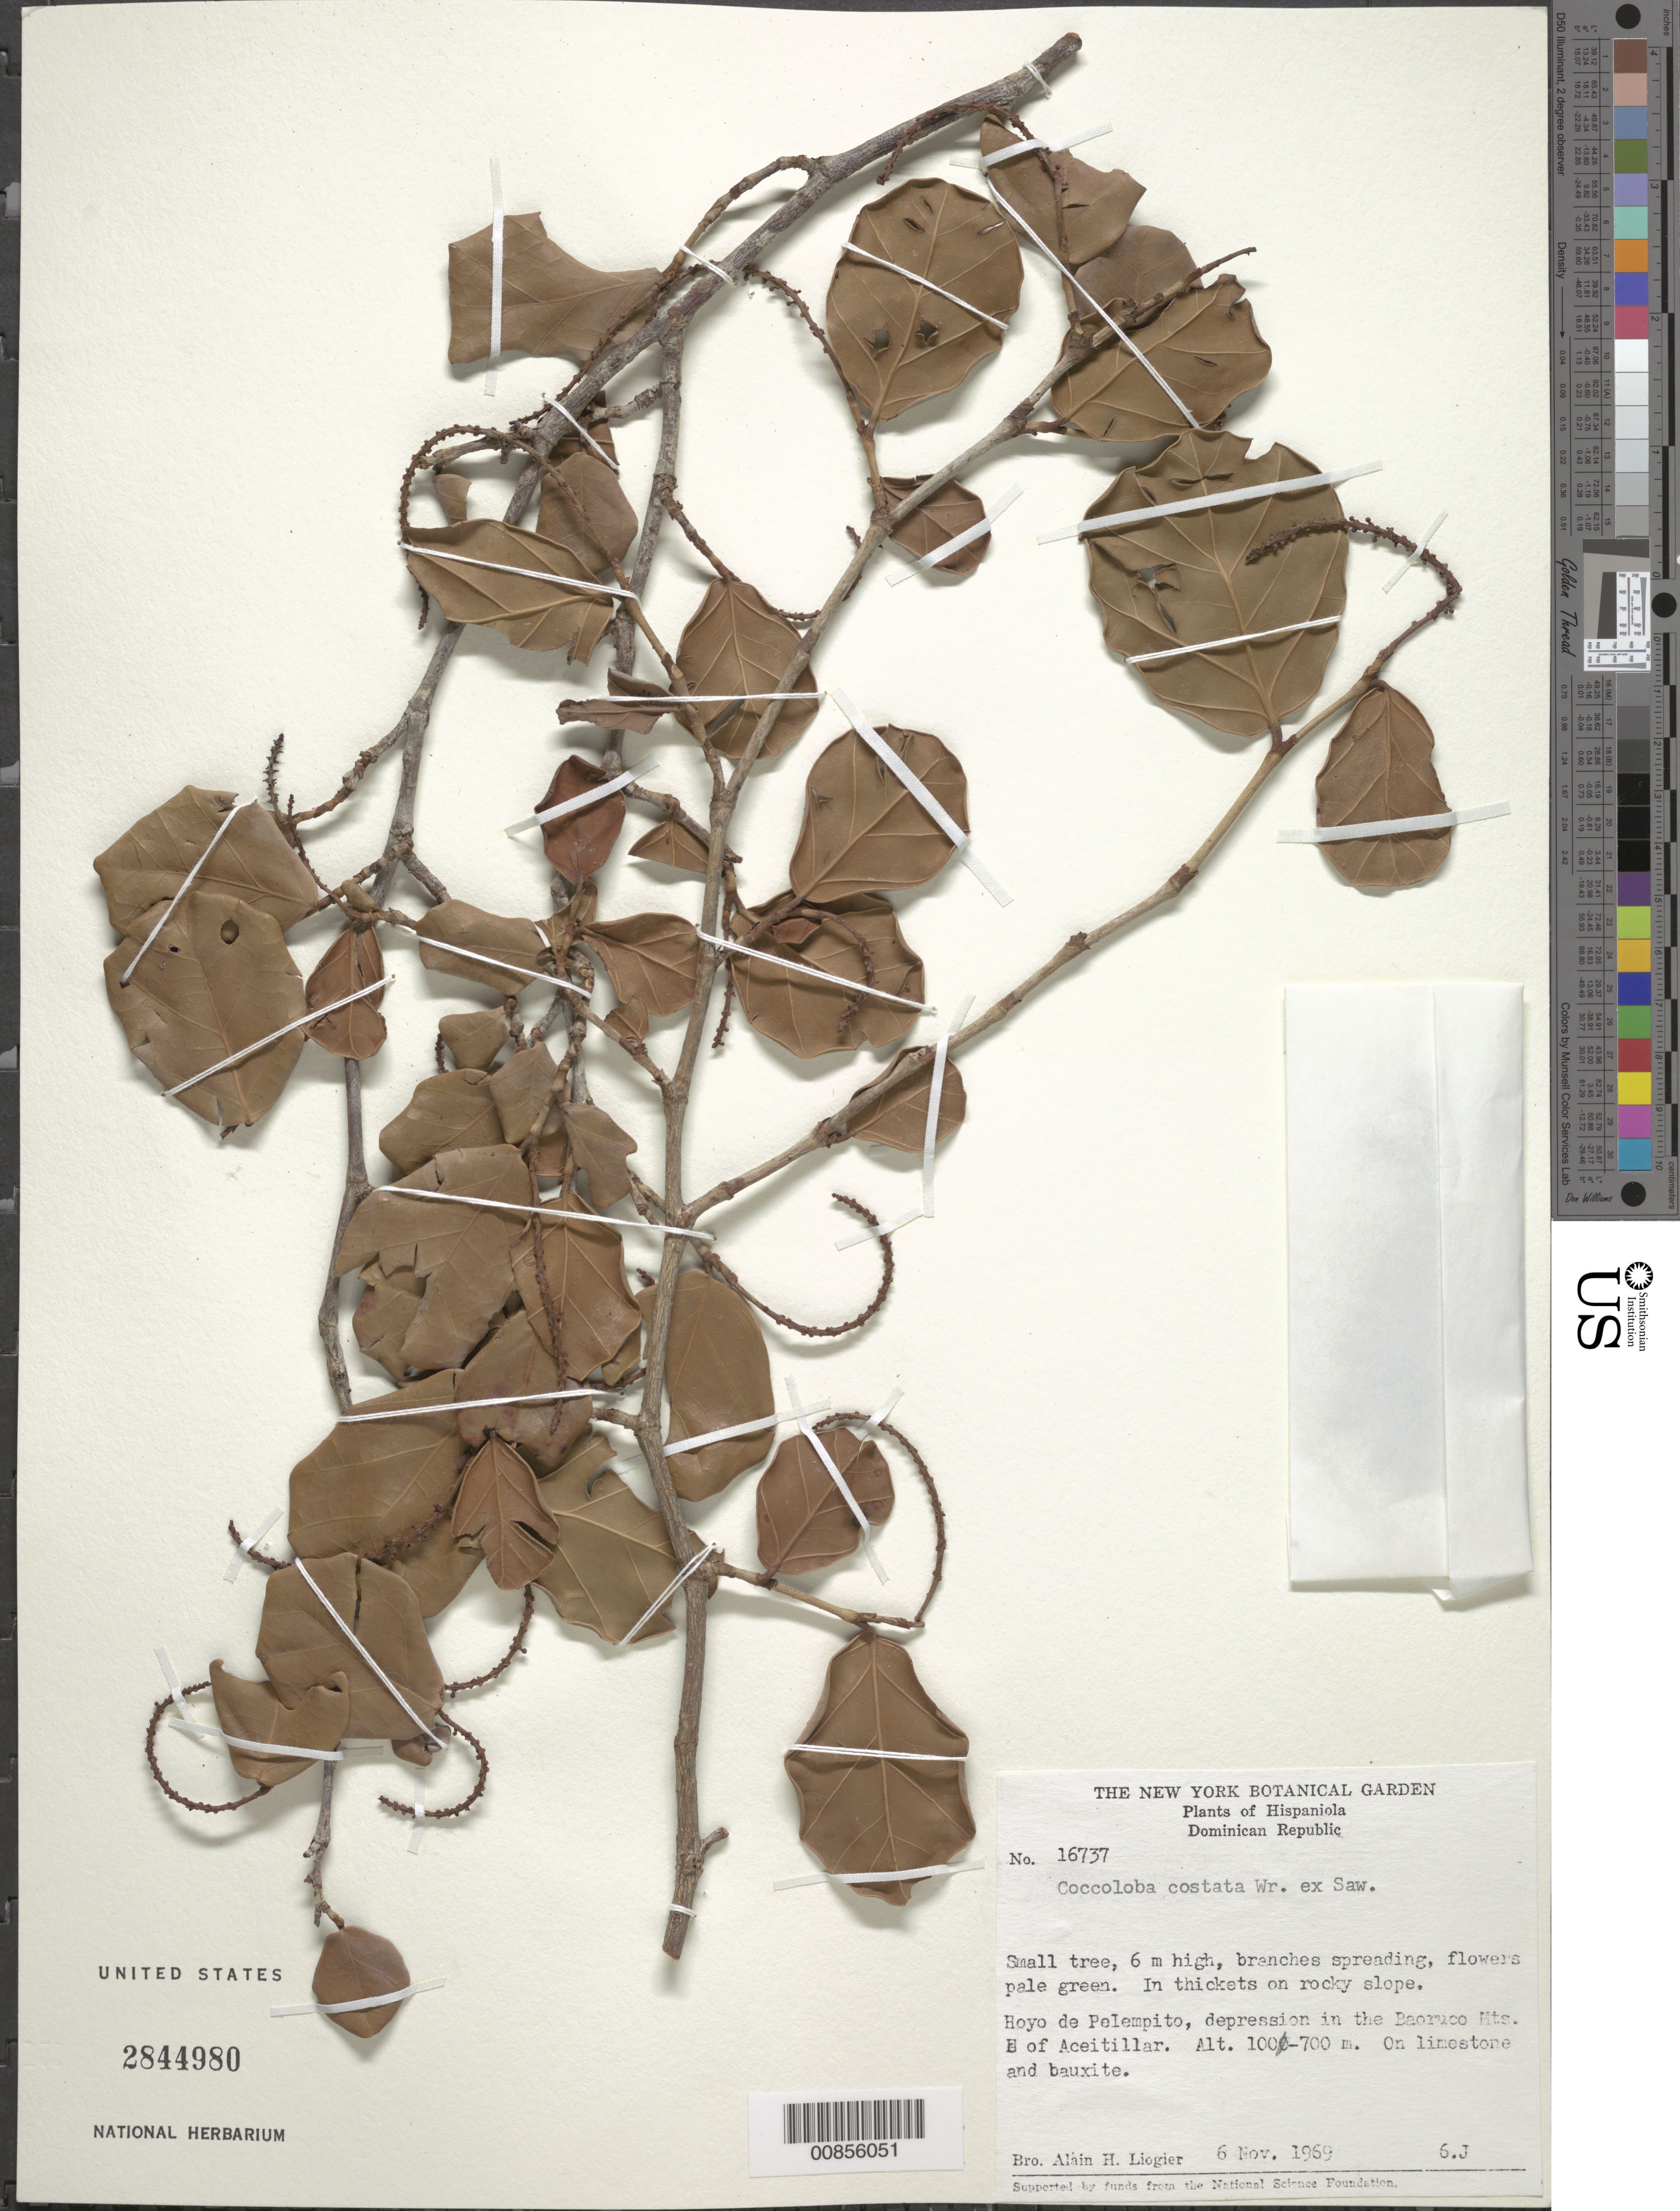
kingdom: Plantae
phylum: Tracheophyta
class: Magnoliopsida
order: Caryophyllales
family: Polygonaceae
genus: Coccoloba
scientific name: Coccoloba costata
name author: C. Wright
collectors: A. H. Liogier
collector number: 16737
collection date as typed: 06 Nov 1969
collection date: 1969-11-06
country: Dominican Republic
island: Hispaniola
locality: Hoyo de Pelempito, depression in the Baoruco Mts. E of Aceitillar.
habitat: In thickets on rocky slope. On limestone and bauxite.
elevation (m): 100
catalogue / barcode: US 2844980